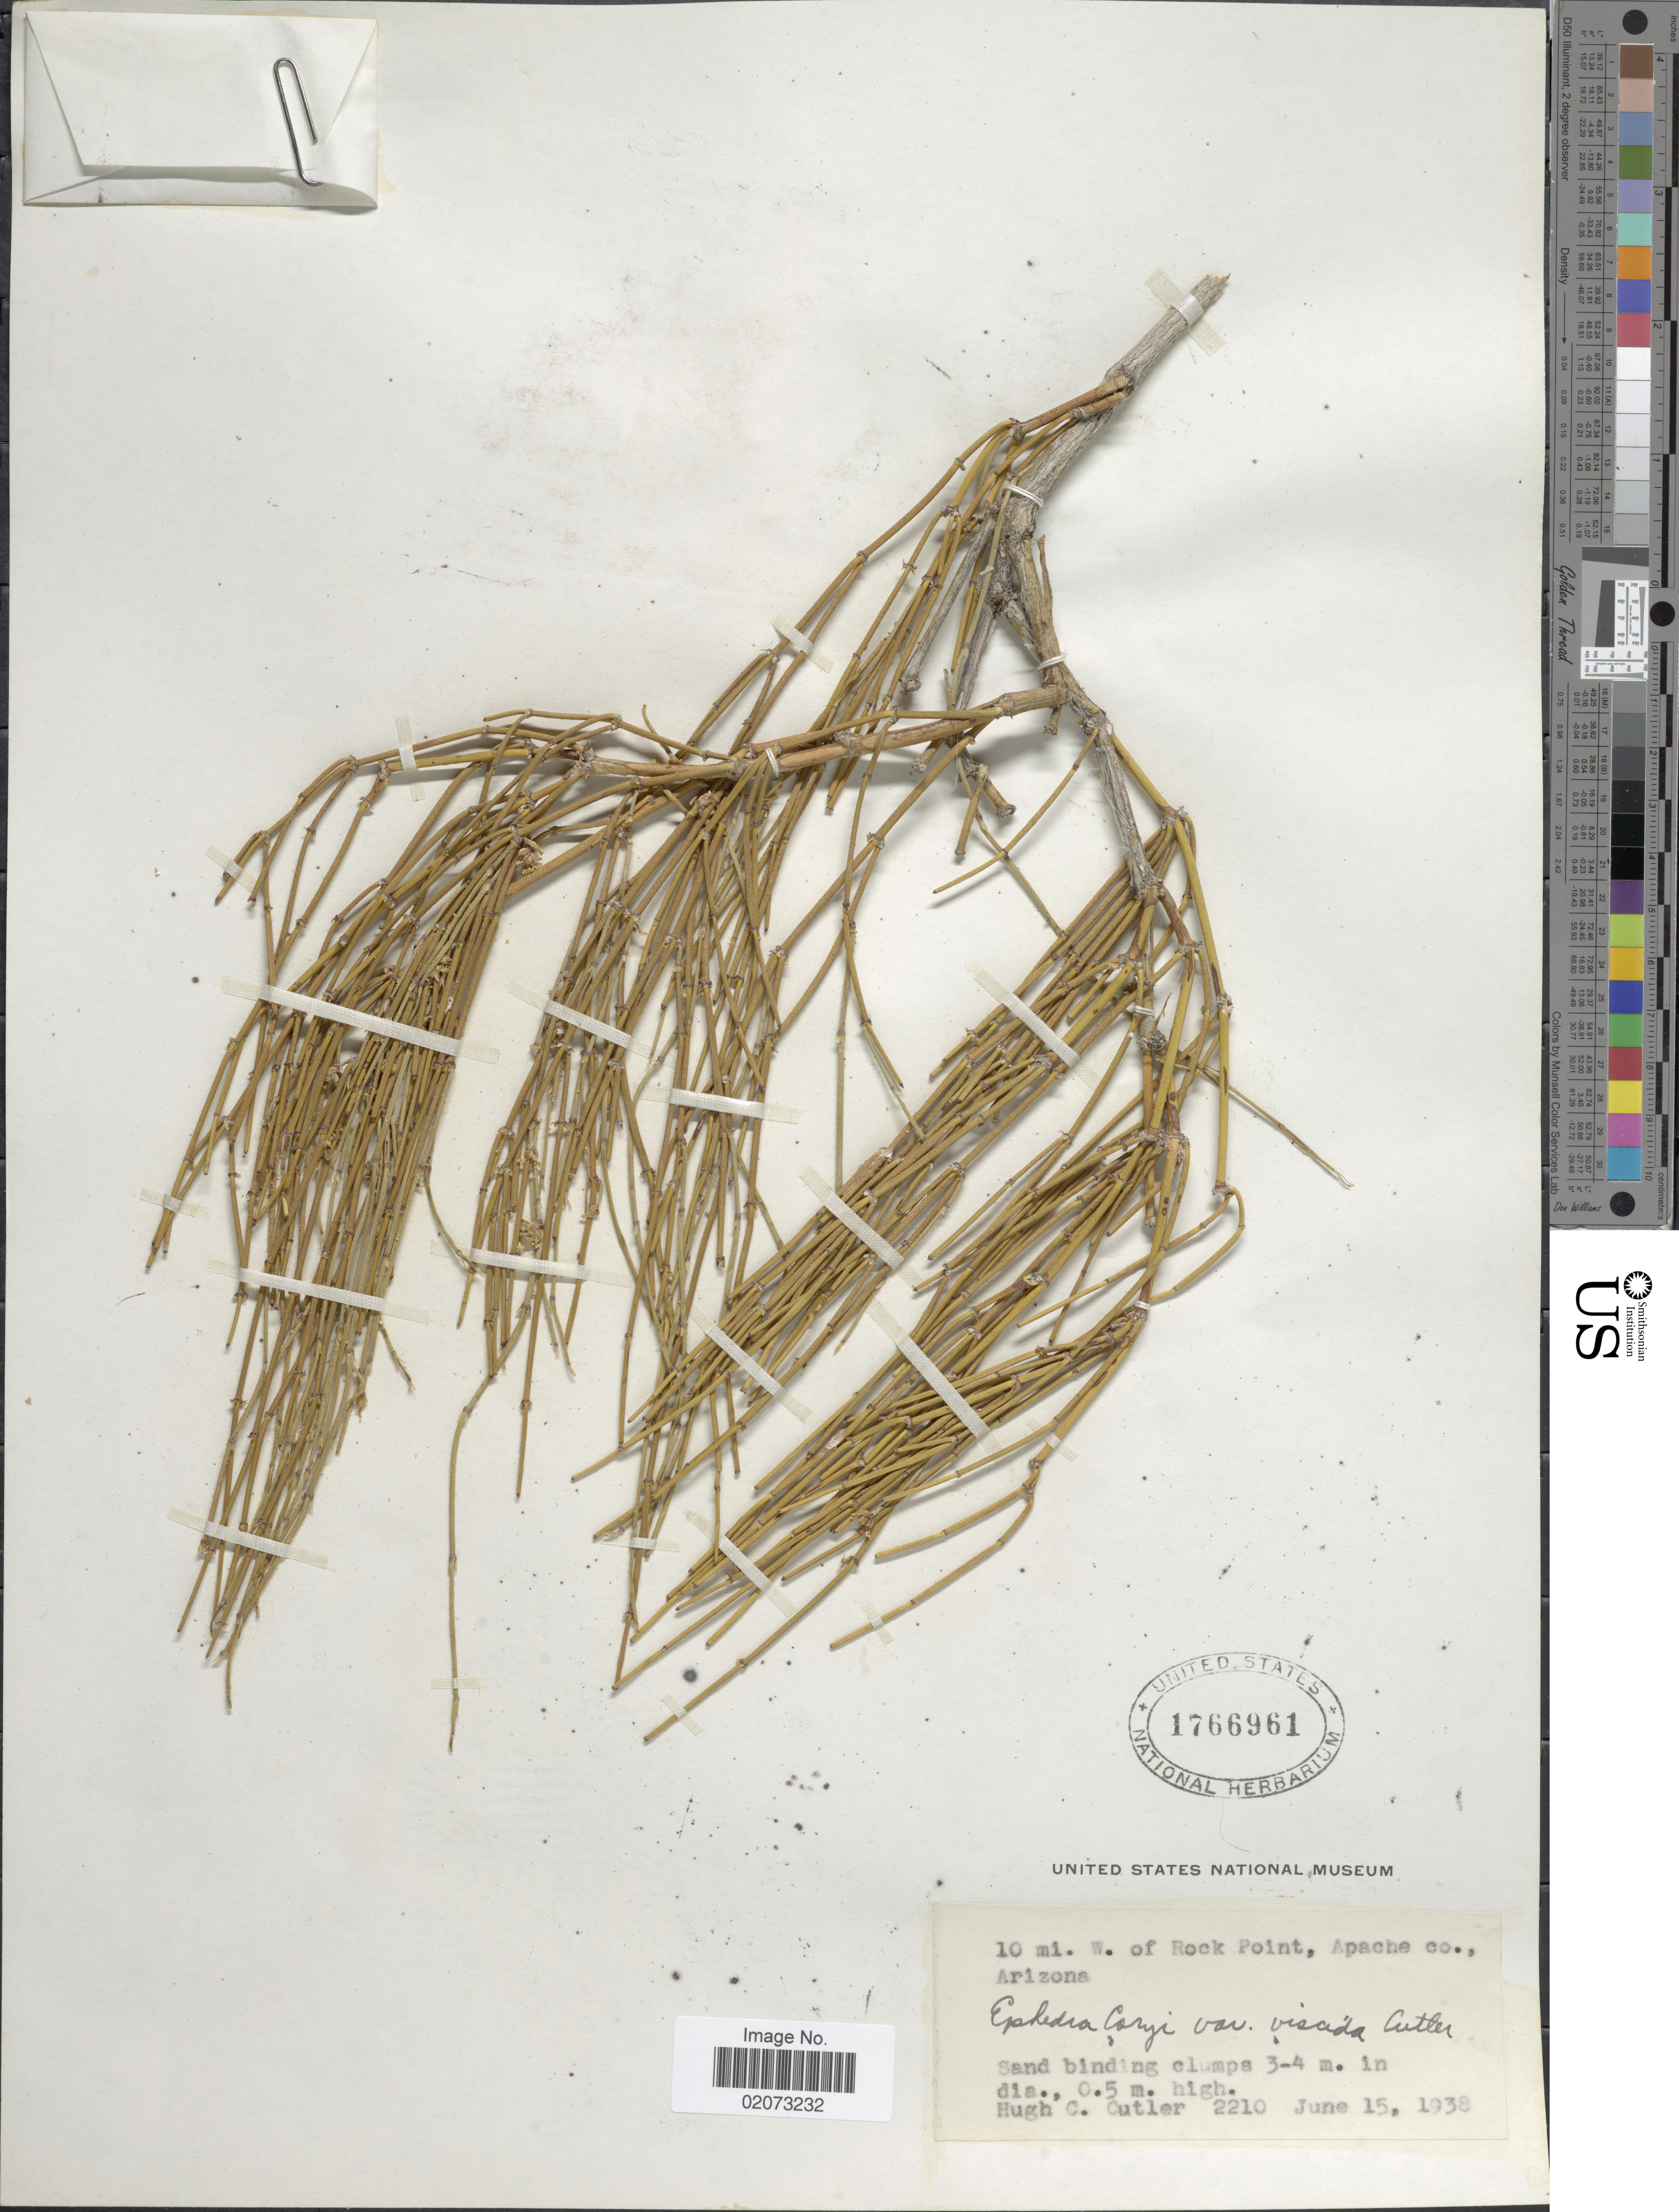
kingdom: Plantae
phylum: Tracheophyta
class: Gnetopsida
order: Ephedrales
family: Ephedraceae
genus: Ephedra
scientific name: Ephedra coryi var. viscida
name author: H.C. Cutler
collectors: H. C. Cutler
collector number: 2210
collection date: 1938-06-15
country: United States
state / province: Arizona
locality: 10 mi. W. of Rock Point, Apache co.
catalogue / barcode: US 1766961